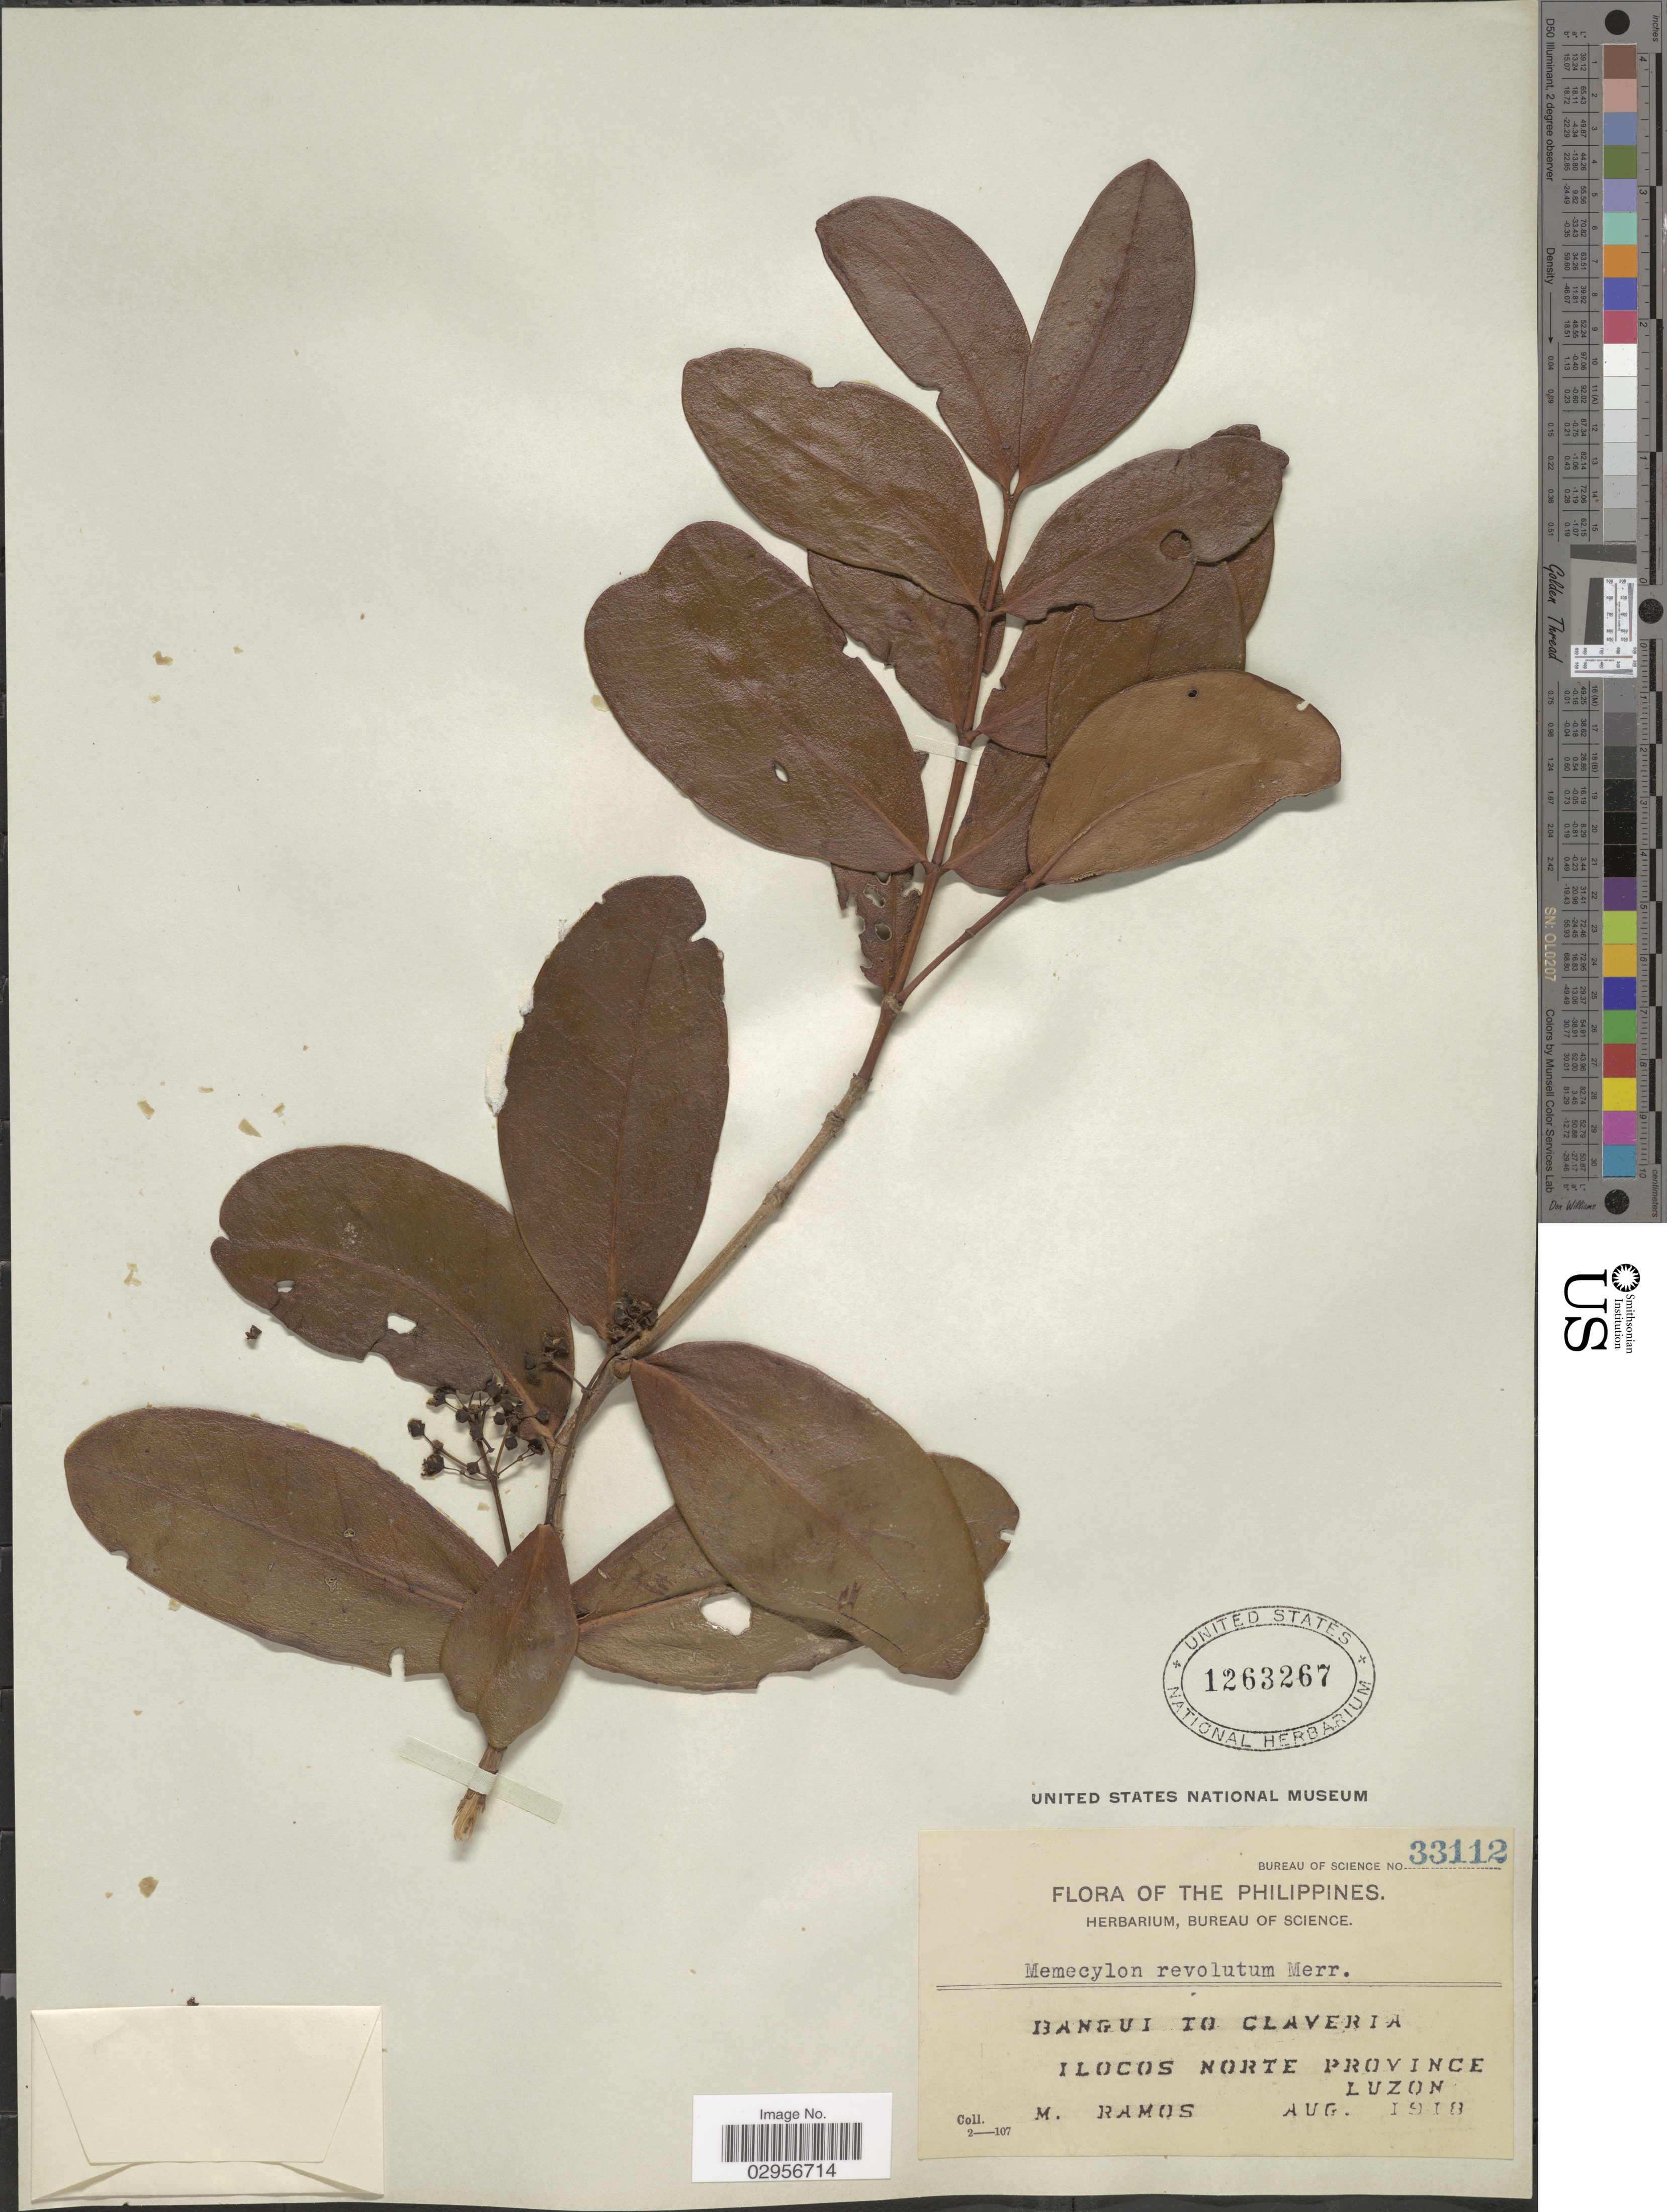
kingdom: Plantae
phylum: Tracheophyta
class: Magnoliopsida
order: Myrtales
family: Melastomataceae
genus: Memecylon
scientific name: Memecylon revolutum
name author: Thwaites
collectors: M. Ramos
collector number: Bureau of Science 33112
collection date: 1918-08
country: Philippines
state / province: Ilocos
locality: Bangui to Claveria, Ilocos Norte Province, Luzon.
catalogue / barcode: US 1263267